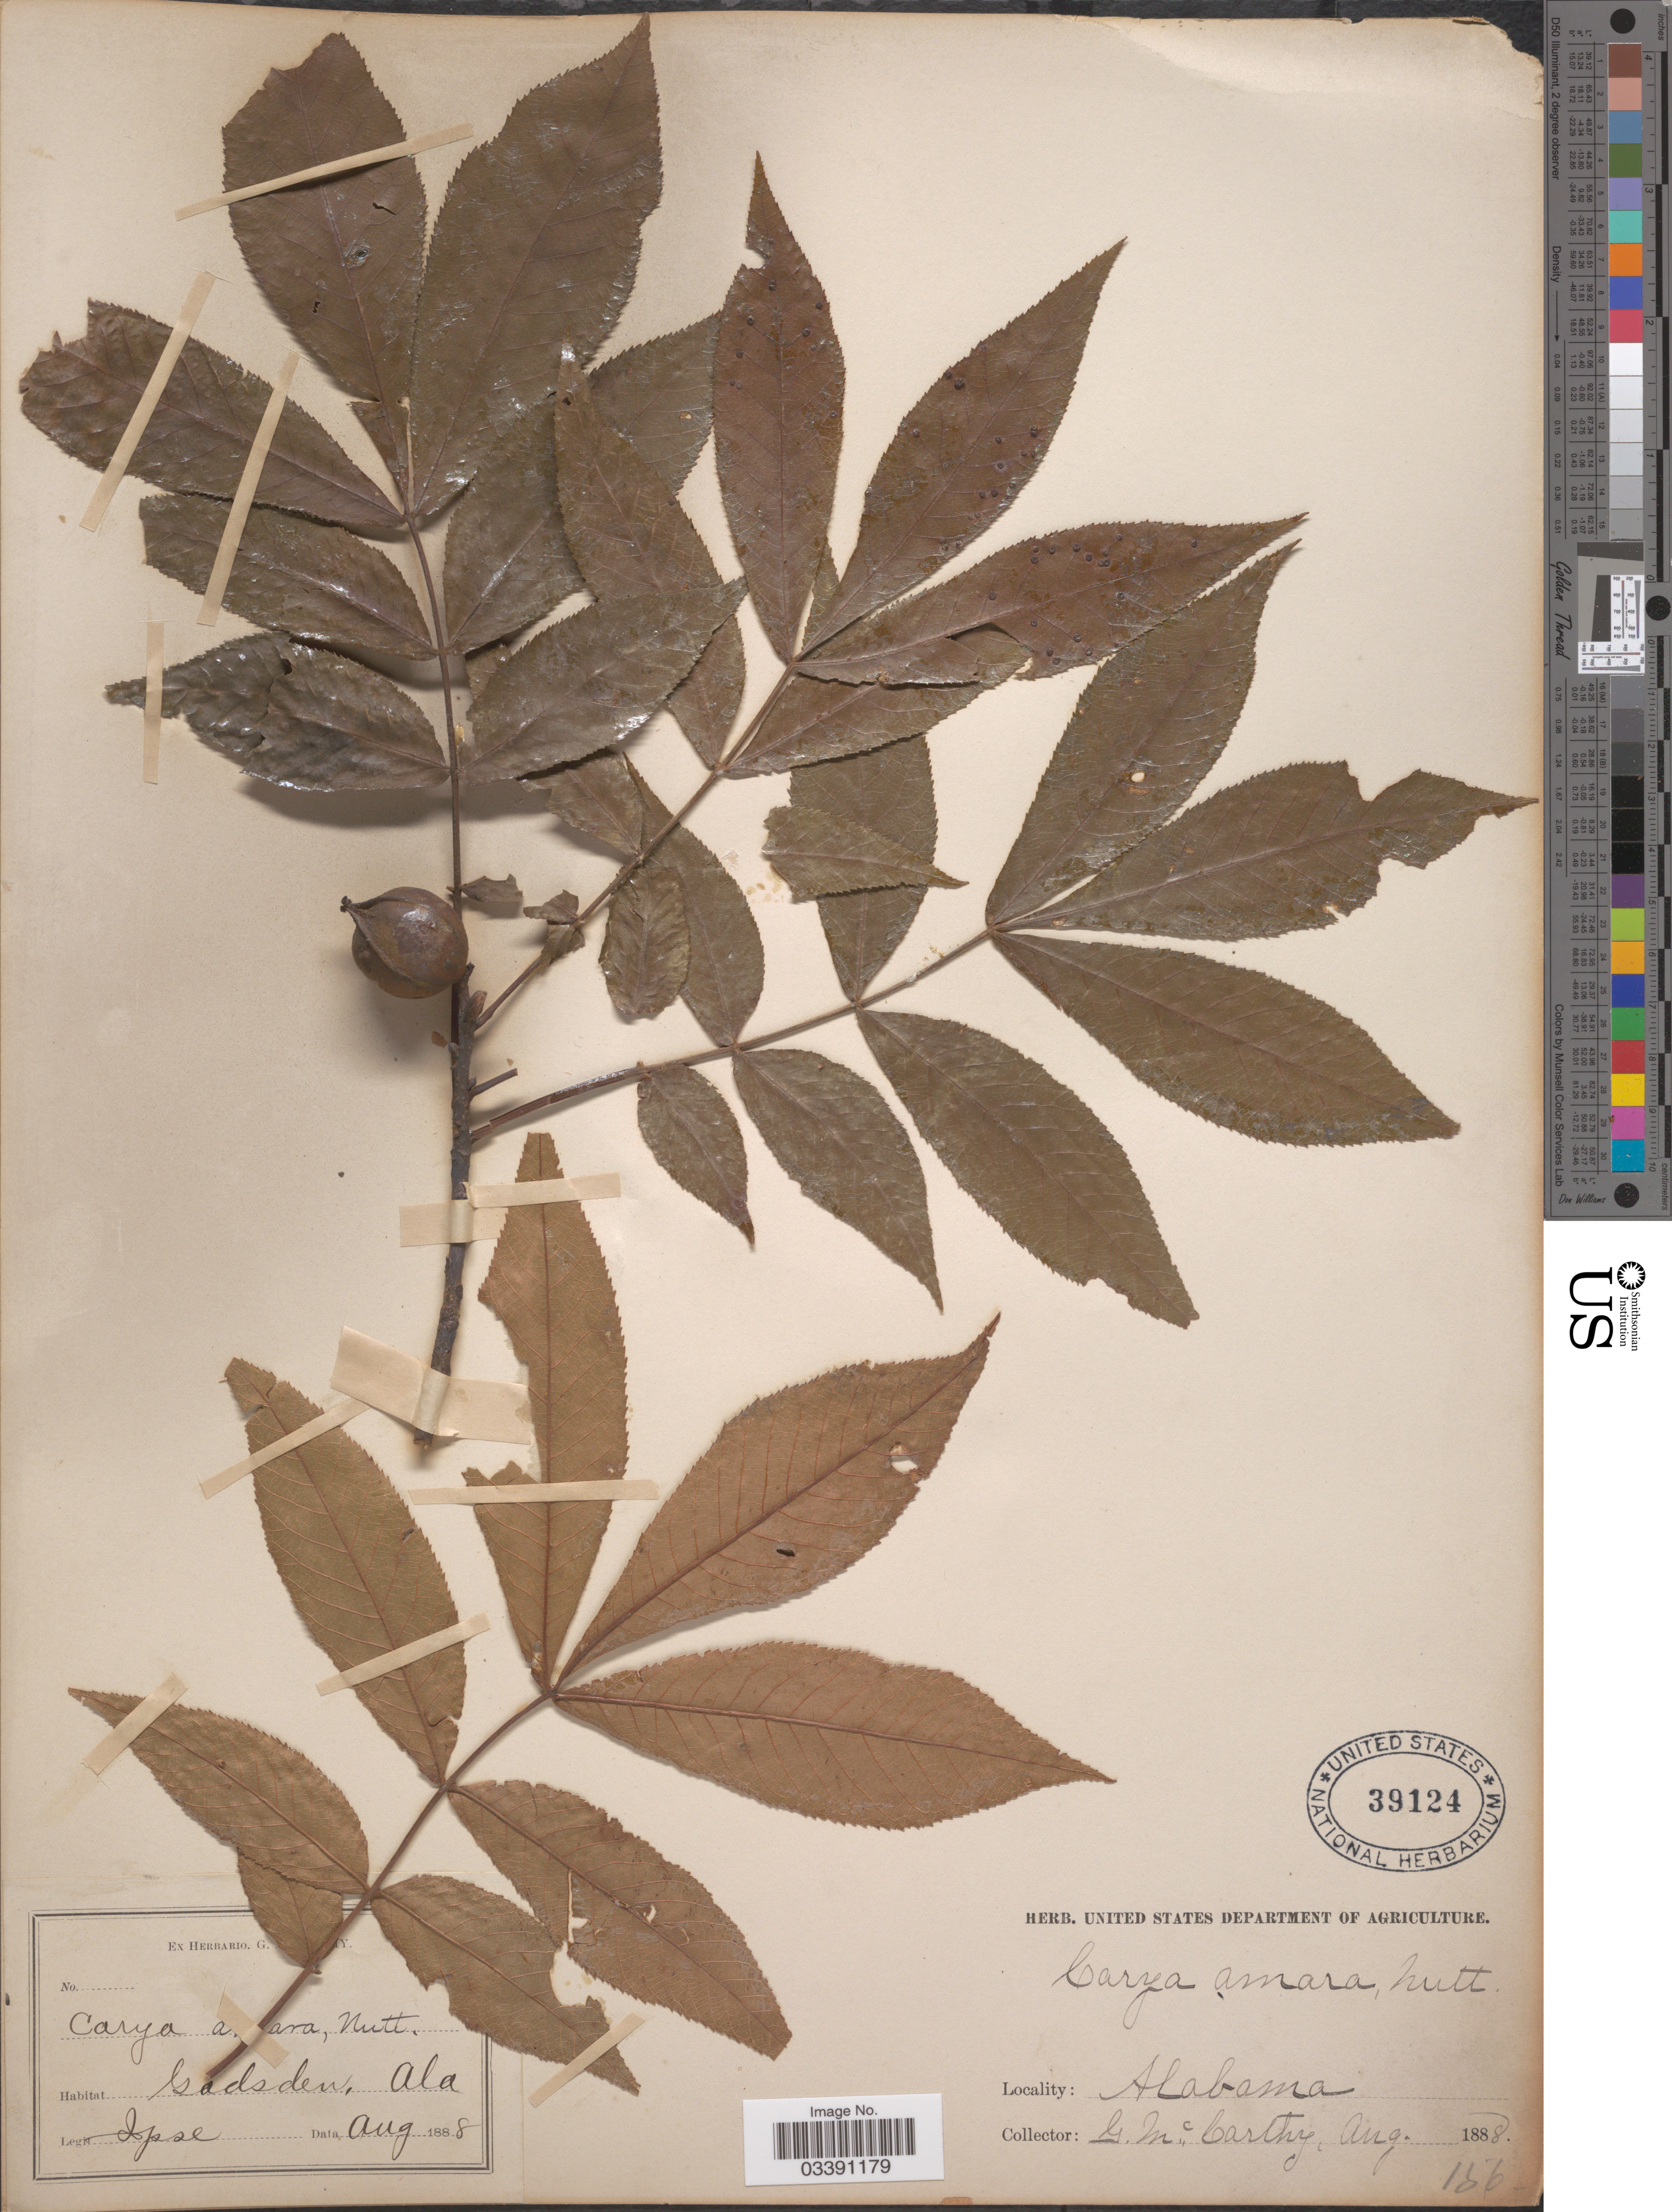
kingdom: Plantae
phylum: Tracheophyta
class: Magnoliopsida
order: Fagales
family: Juglandaceae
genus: Carya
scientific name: Carya cordiformis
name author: (Wangenh.) K. Koch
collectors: G. M. McCarthy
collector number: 156?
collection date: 1888-08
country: United States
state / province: Alabama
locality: Gadsden.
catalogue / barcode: US 39124